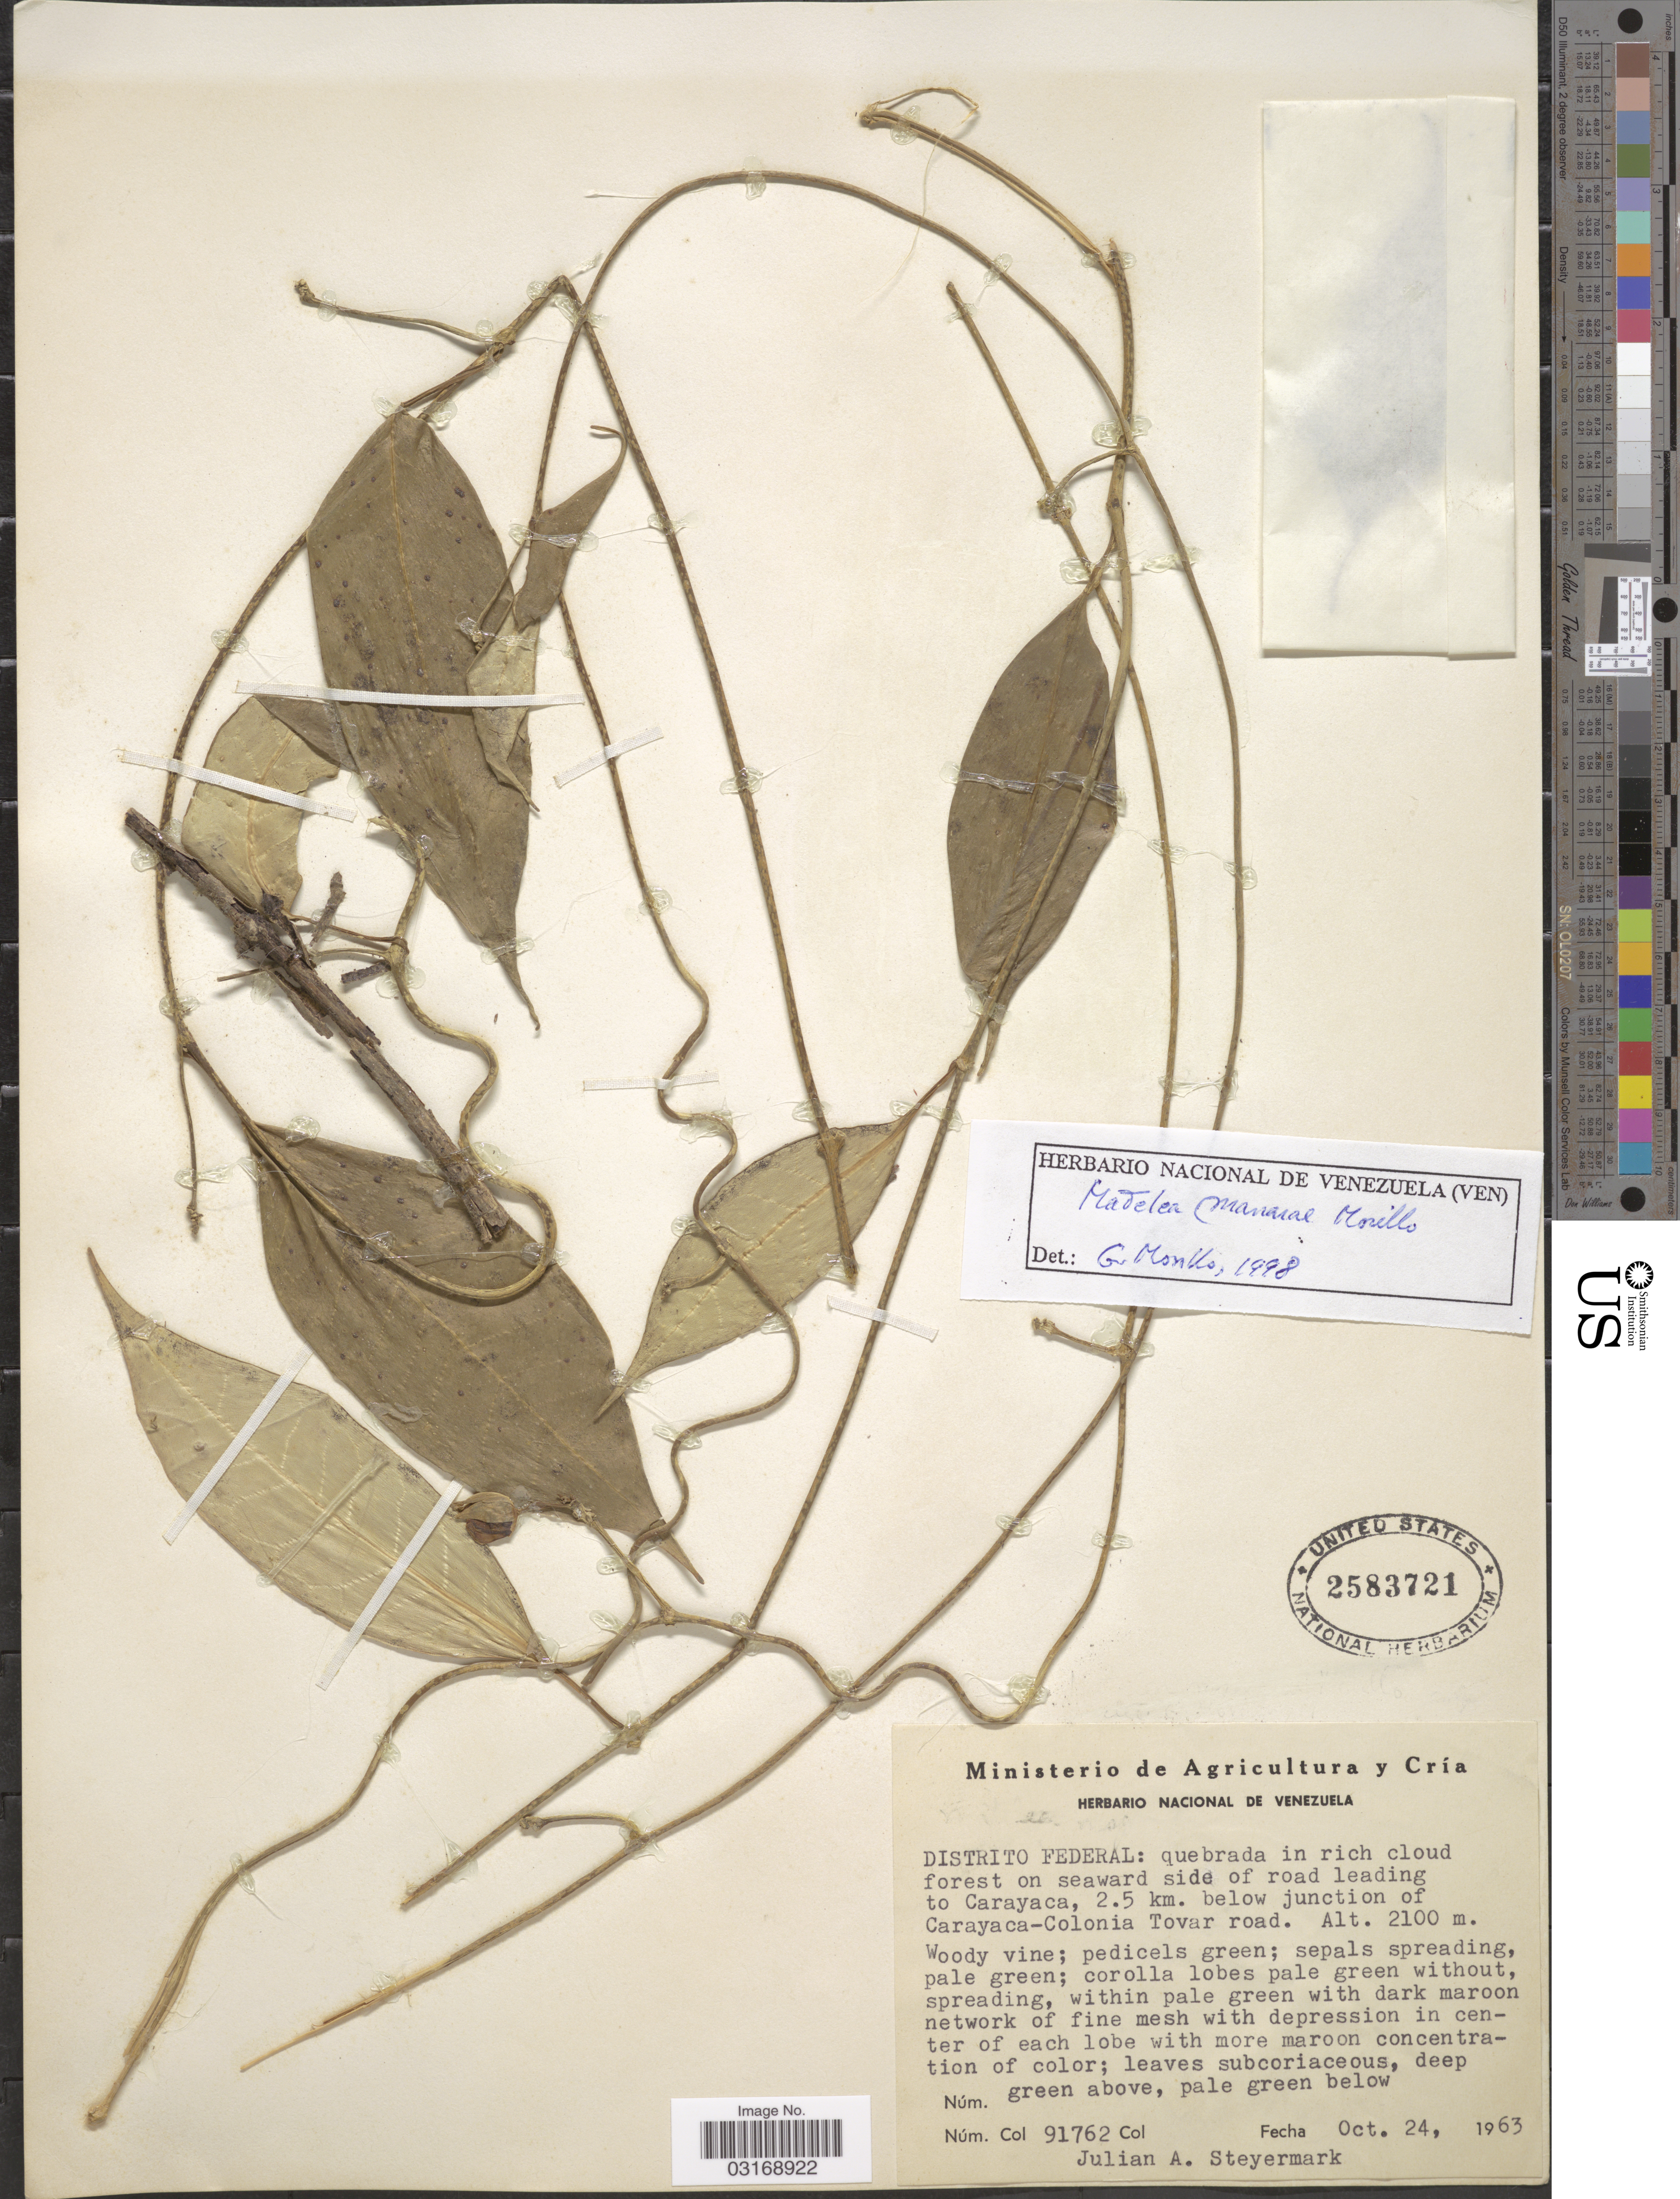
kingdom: Plantae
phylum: Tracheophyta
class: Magnoliopsida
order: Gentianales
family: Apocynaceae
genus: Matelea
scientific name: Matelea manarae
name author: Morillo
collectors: J. Steyermark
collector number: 91762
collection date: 1963-10-24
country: Venezuela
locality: Distrito Federal: quebrada in rich cloud forest on seaward side of road leading to Carayaca, 2.5 km. below junction of Carayaca - Colonia Tovar road.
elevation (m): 2100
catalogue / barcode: US 2583721